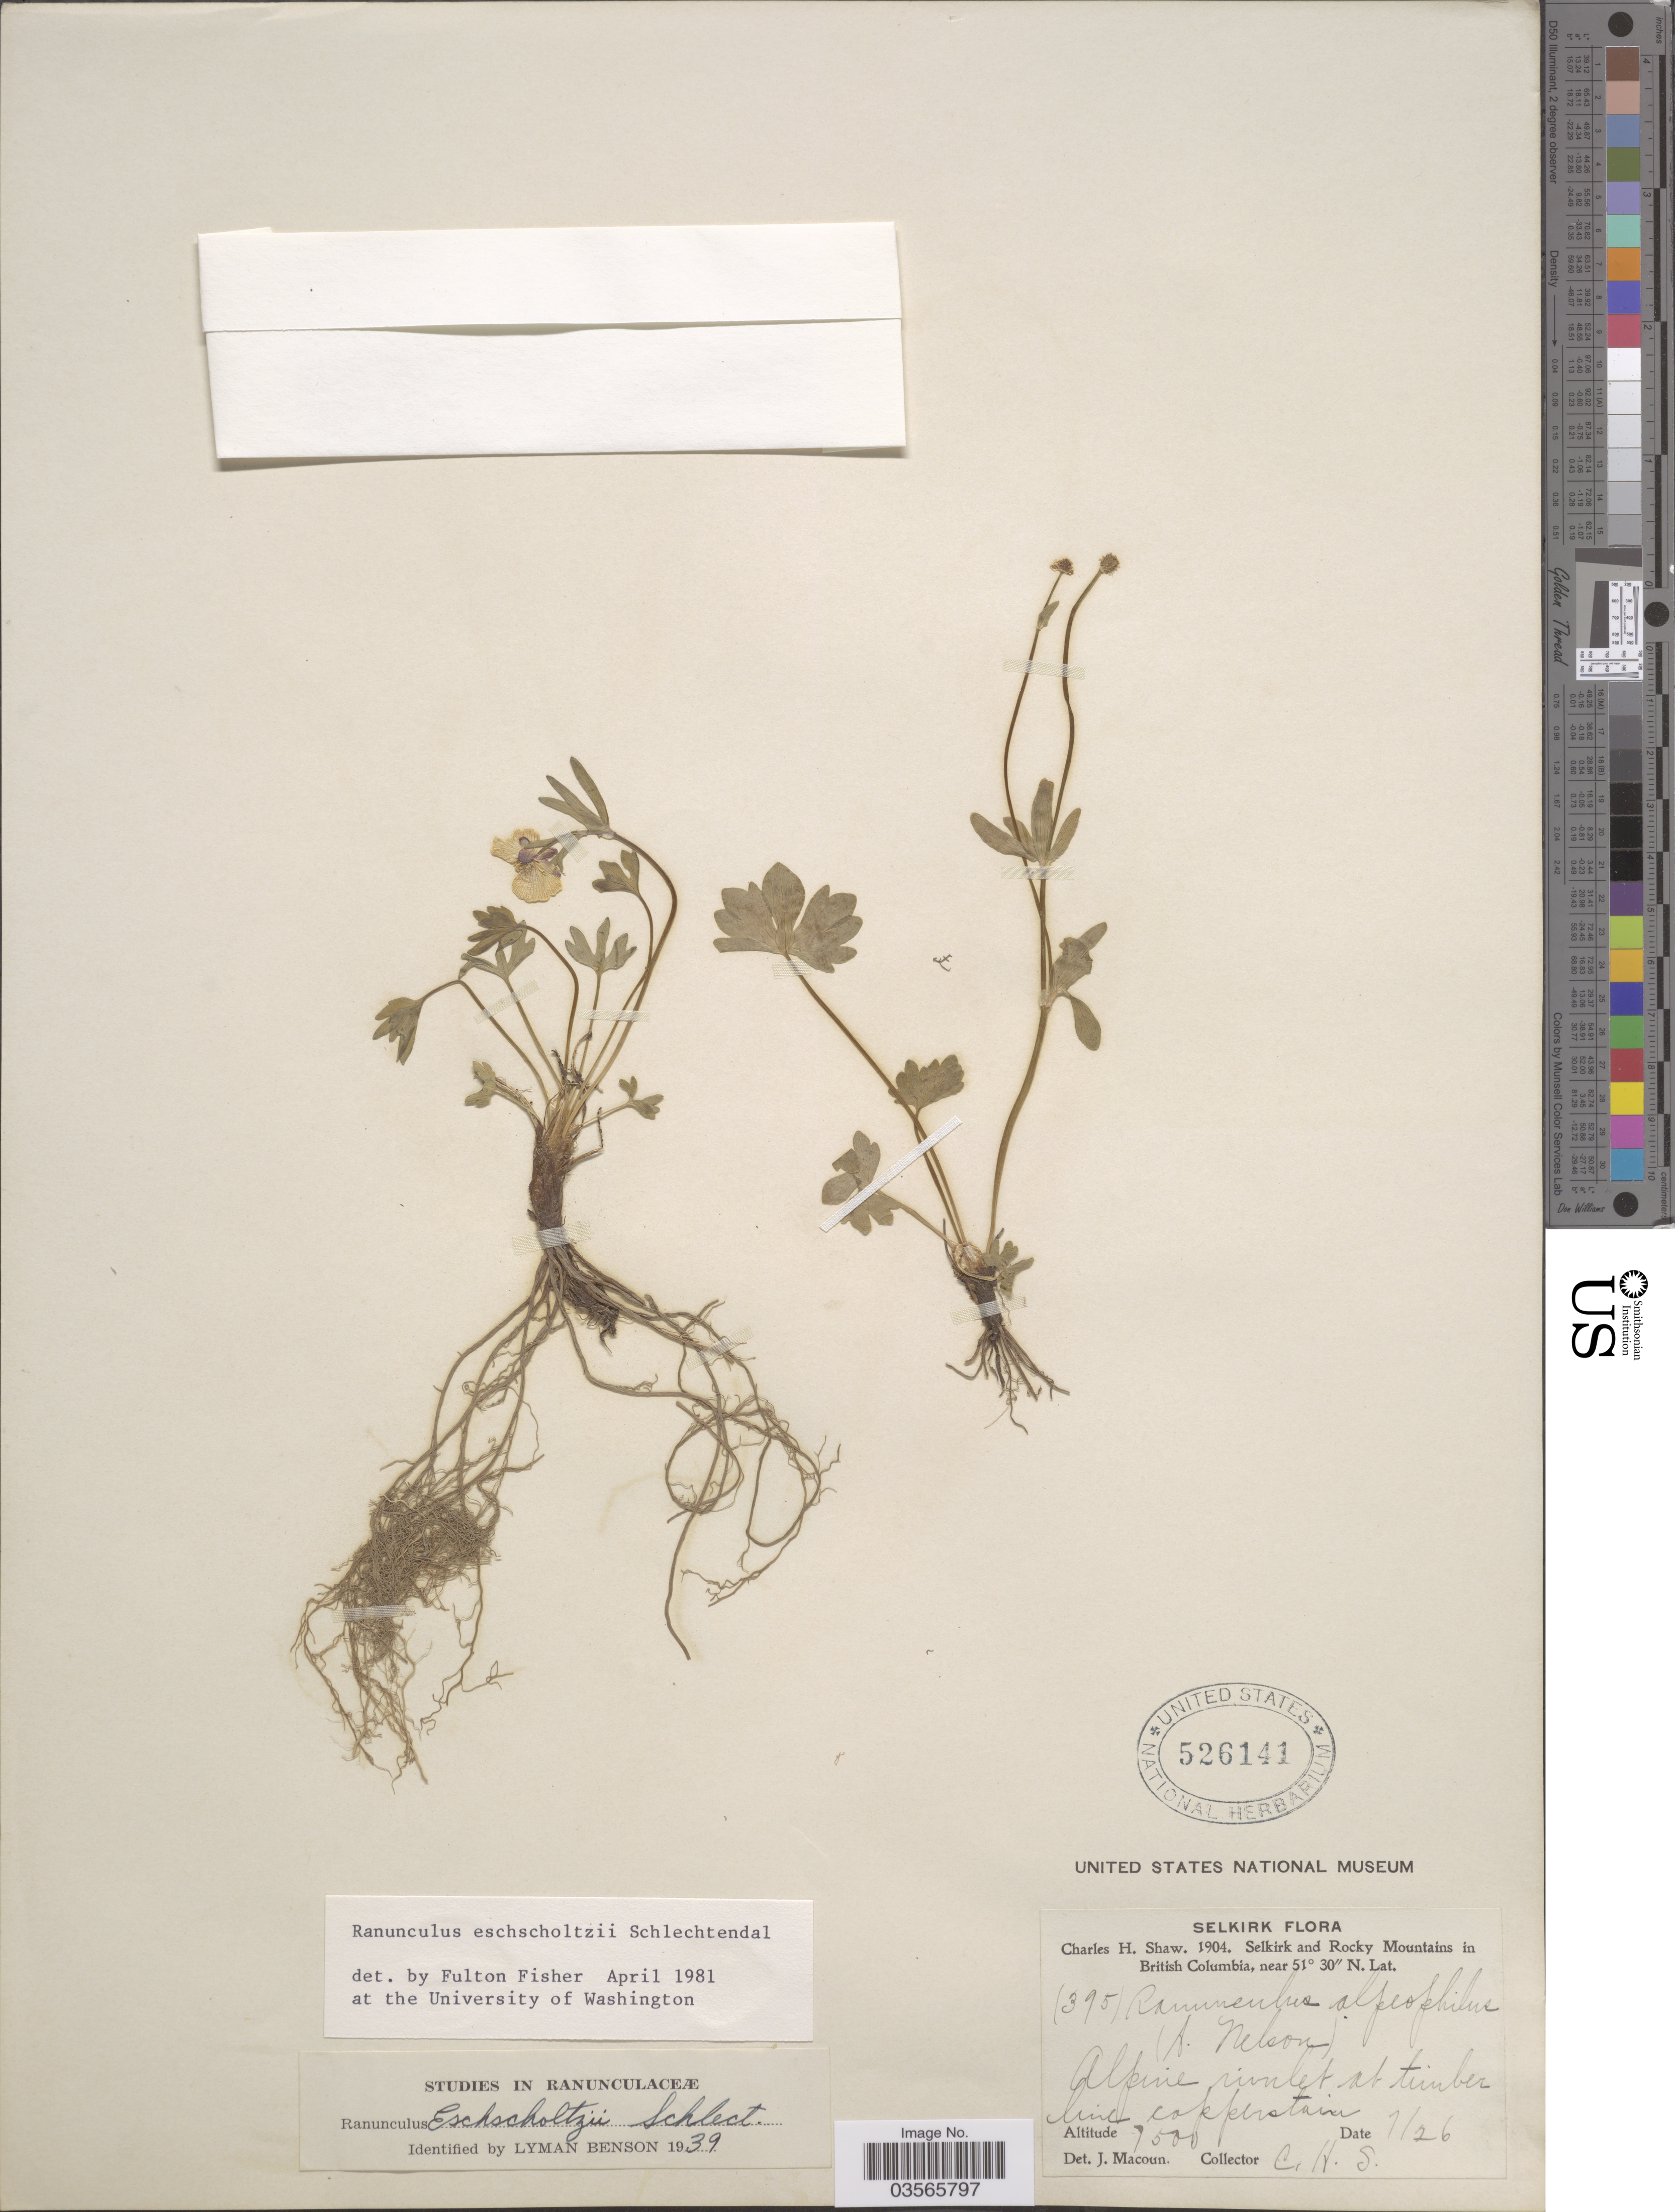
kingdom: Plantae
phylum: Tracheophyta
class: Magnoliopsida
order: Ranunculales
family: Ranunculaceae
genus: Ranunculus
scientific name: Ranunculus eschscholtzii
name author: Schltdl.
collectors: C. H. Shaw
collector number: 395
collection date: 1904-07-26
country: Canada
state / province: British Columbia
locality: Selkirk. Selkirk and Rocky Mountains. Alpine rivulet at timber line copperstain.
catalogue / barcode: US 526141